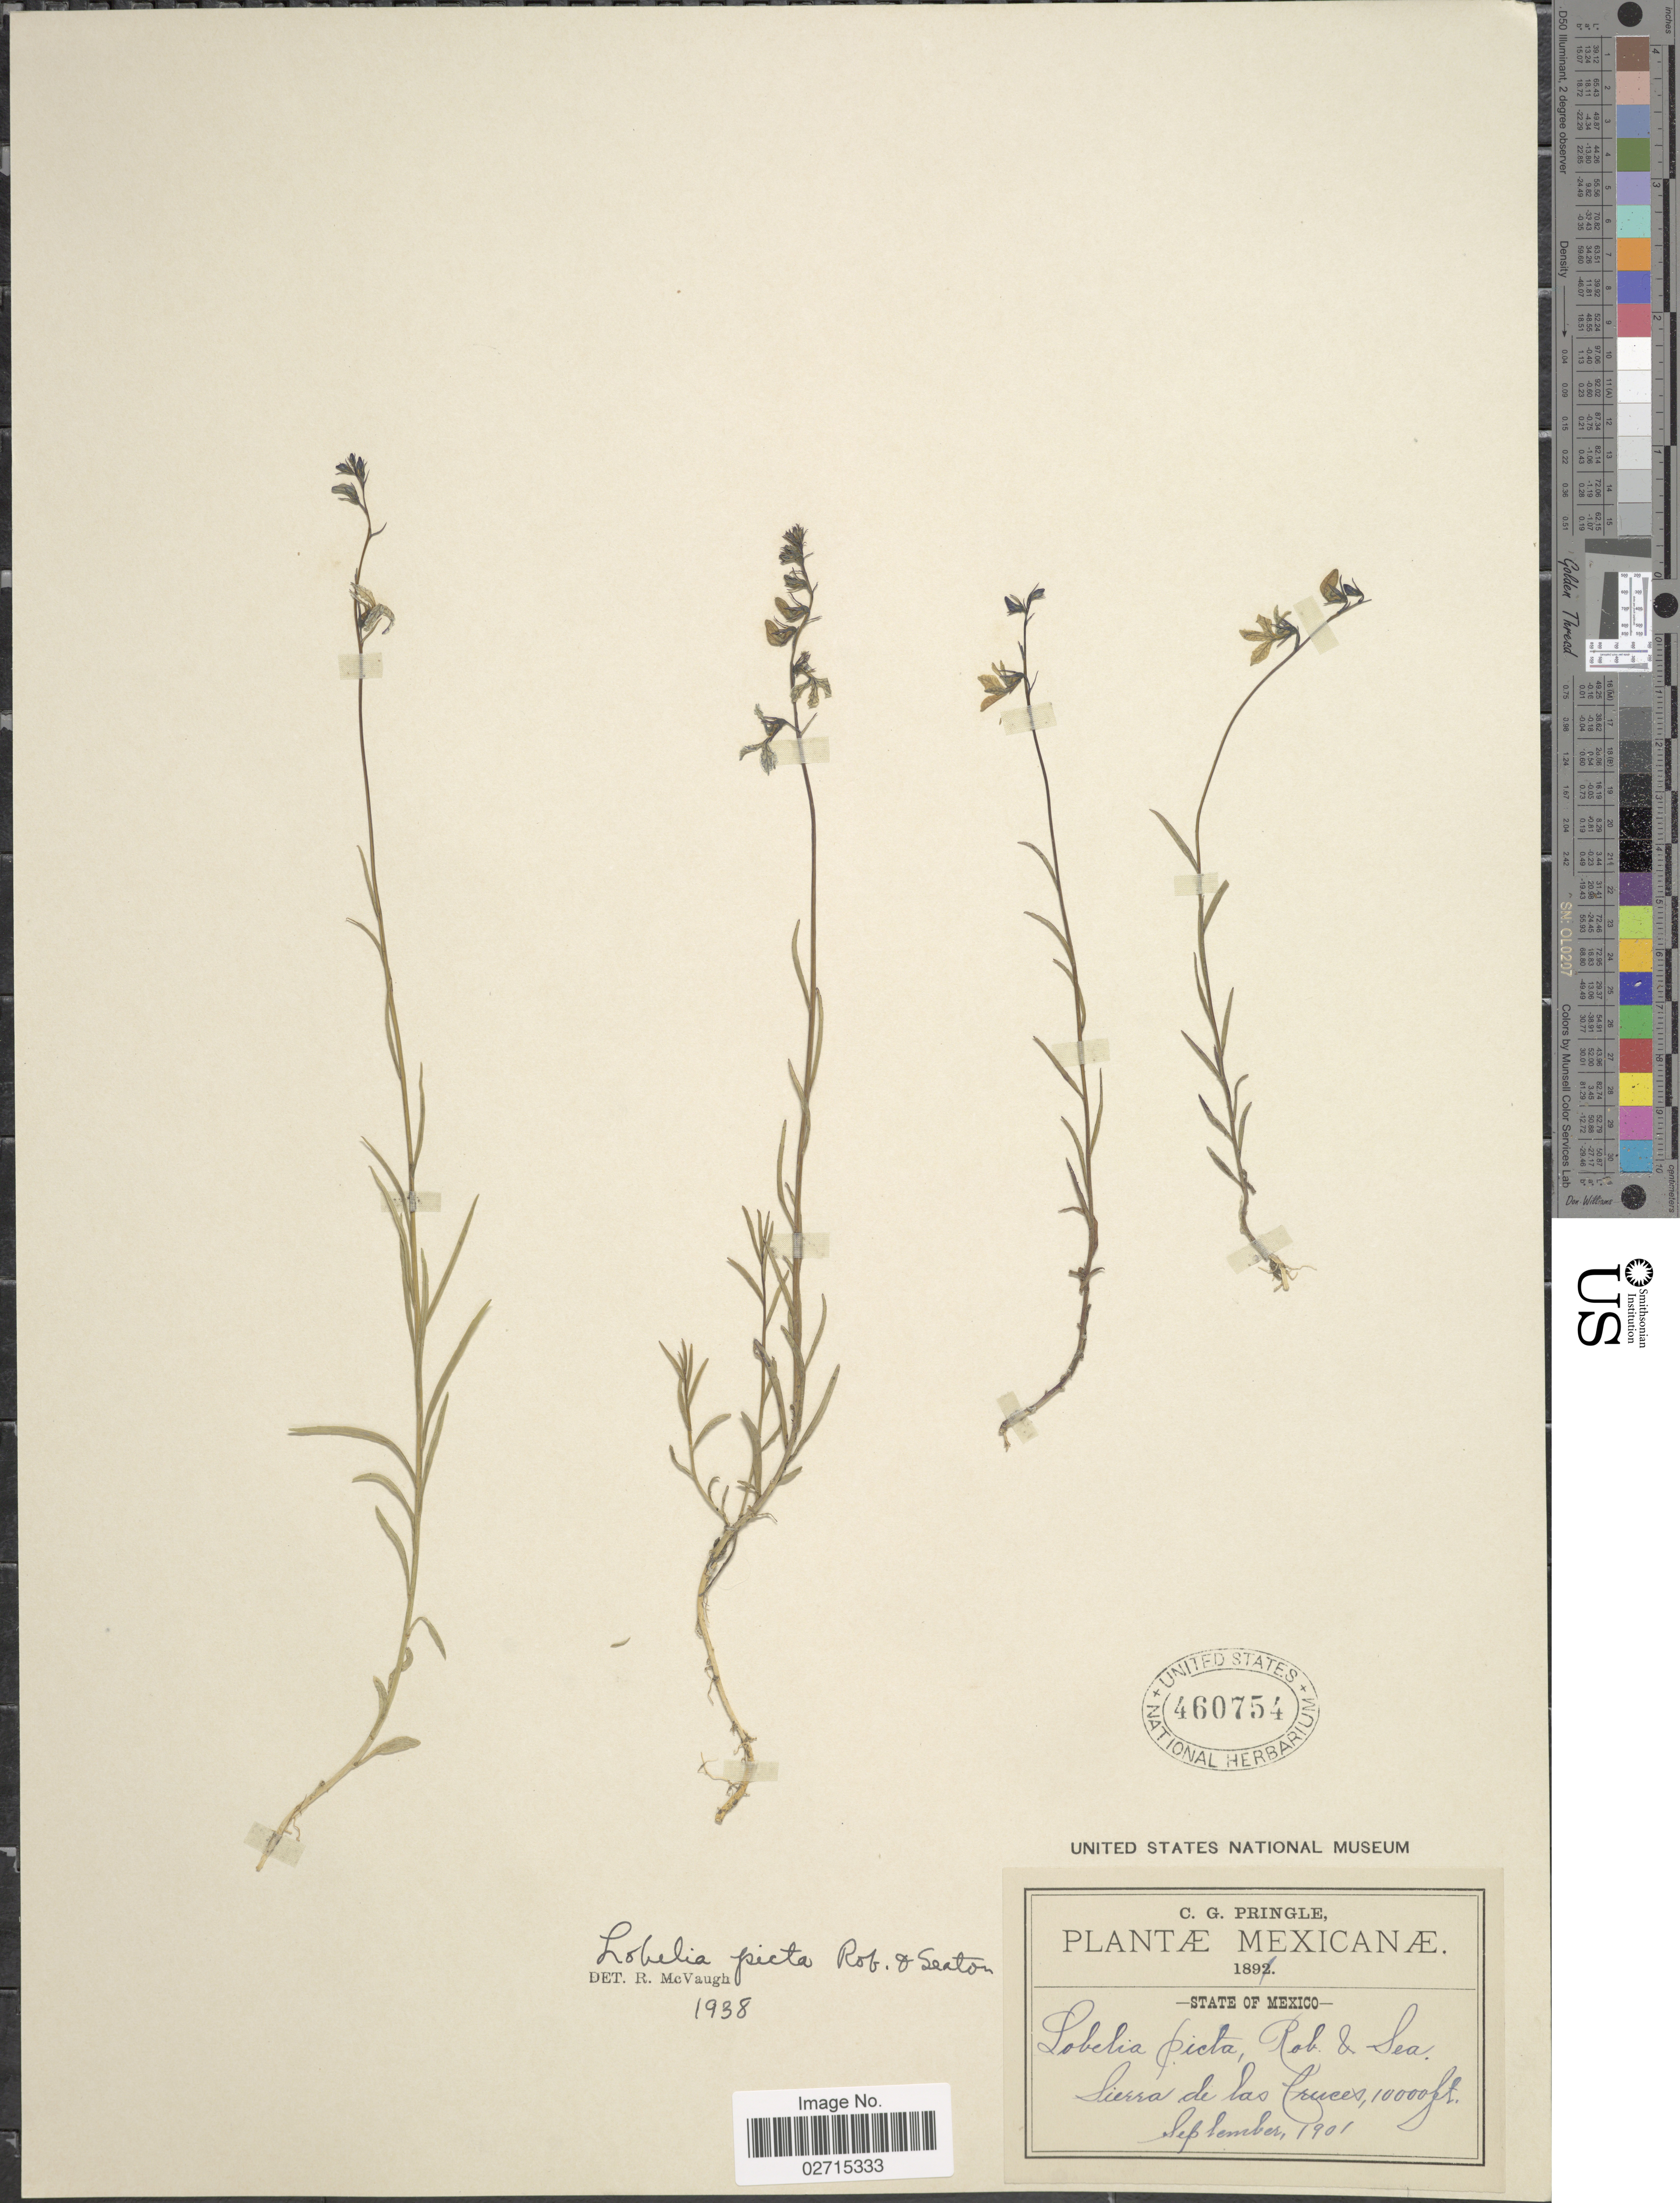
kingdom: Plantae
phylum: Tracheophyta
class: Magnoliopsida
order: Asterales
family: Campanulaceae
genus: Lobelia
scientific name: Lobelia picta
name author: B.L. Rob. & Seaton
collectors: C. G. Pringle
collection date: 1901-09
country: Mexico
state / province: México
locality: Sierra de las Cruces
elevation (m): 3048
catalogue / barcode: US 460754